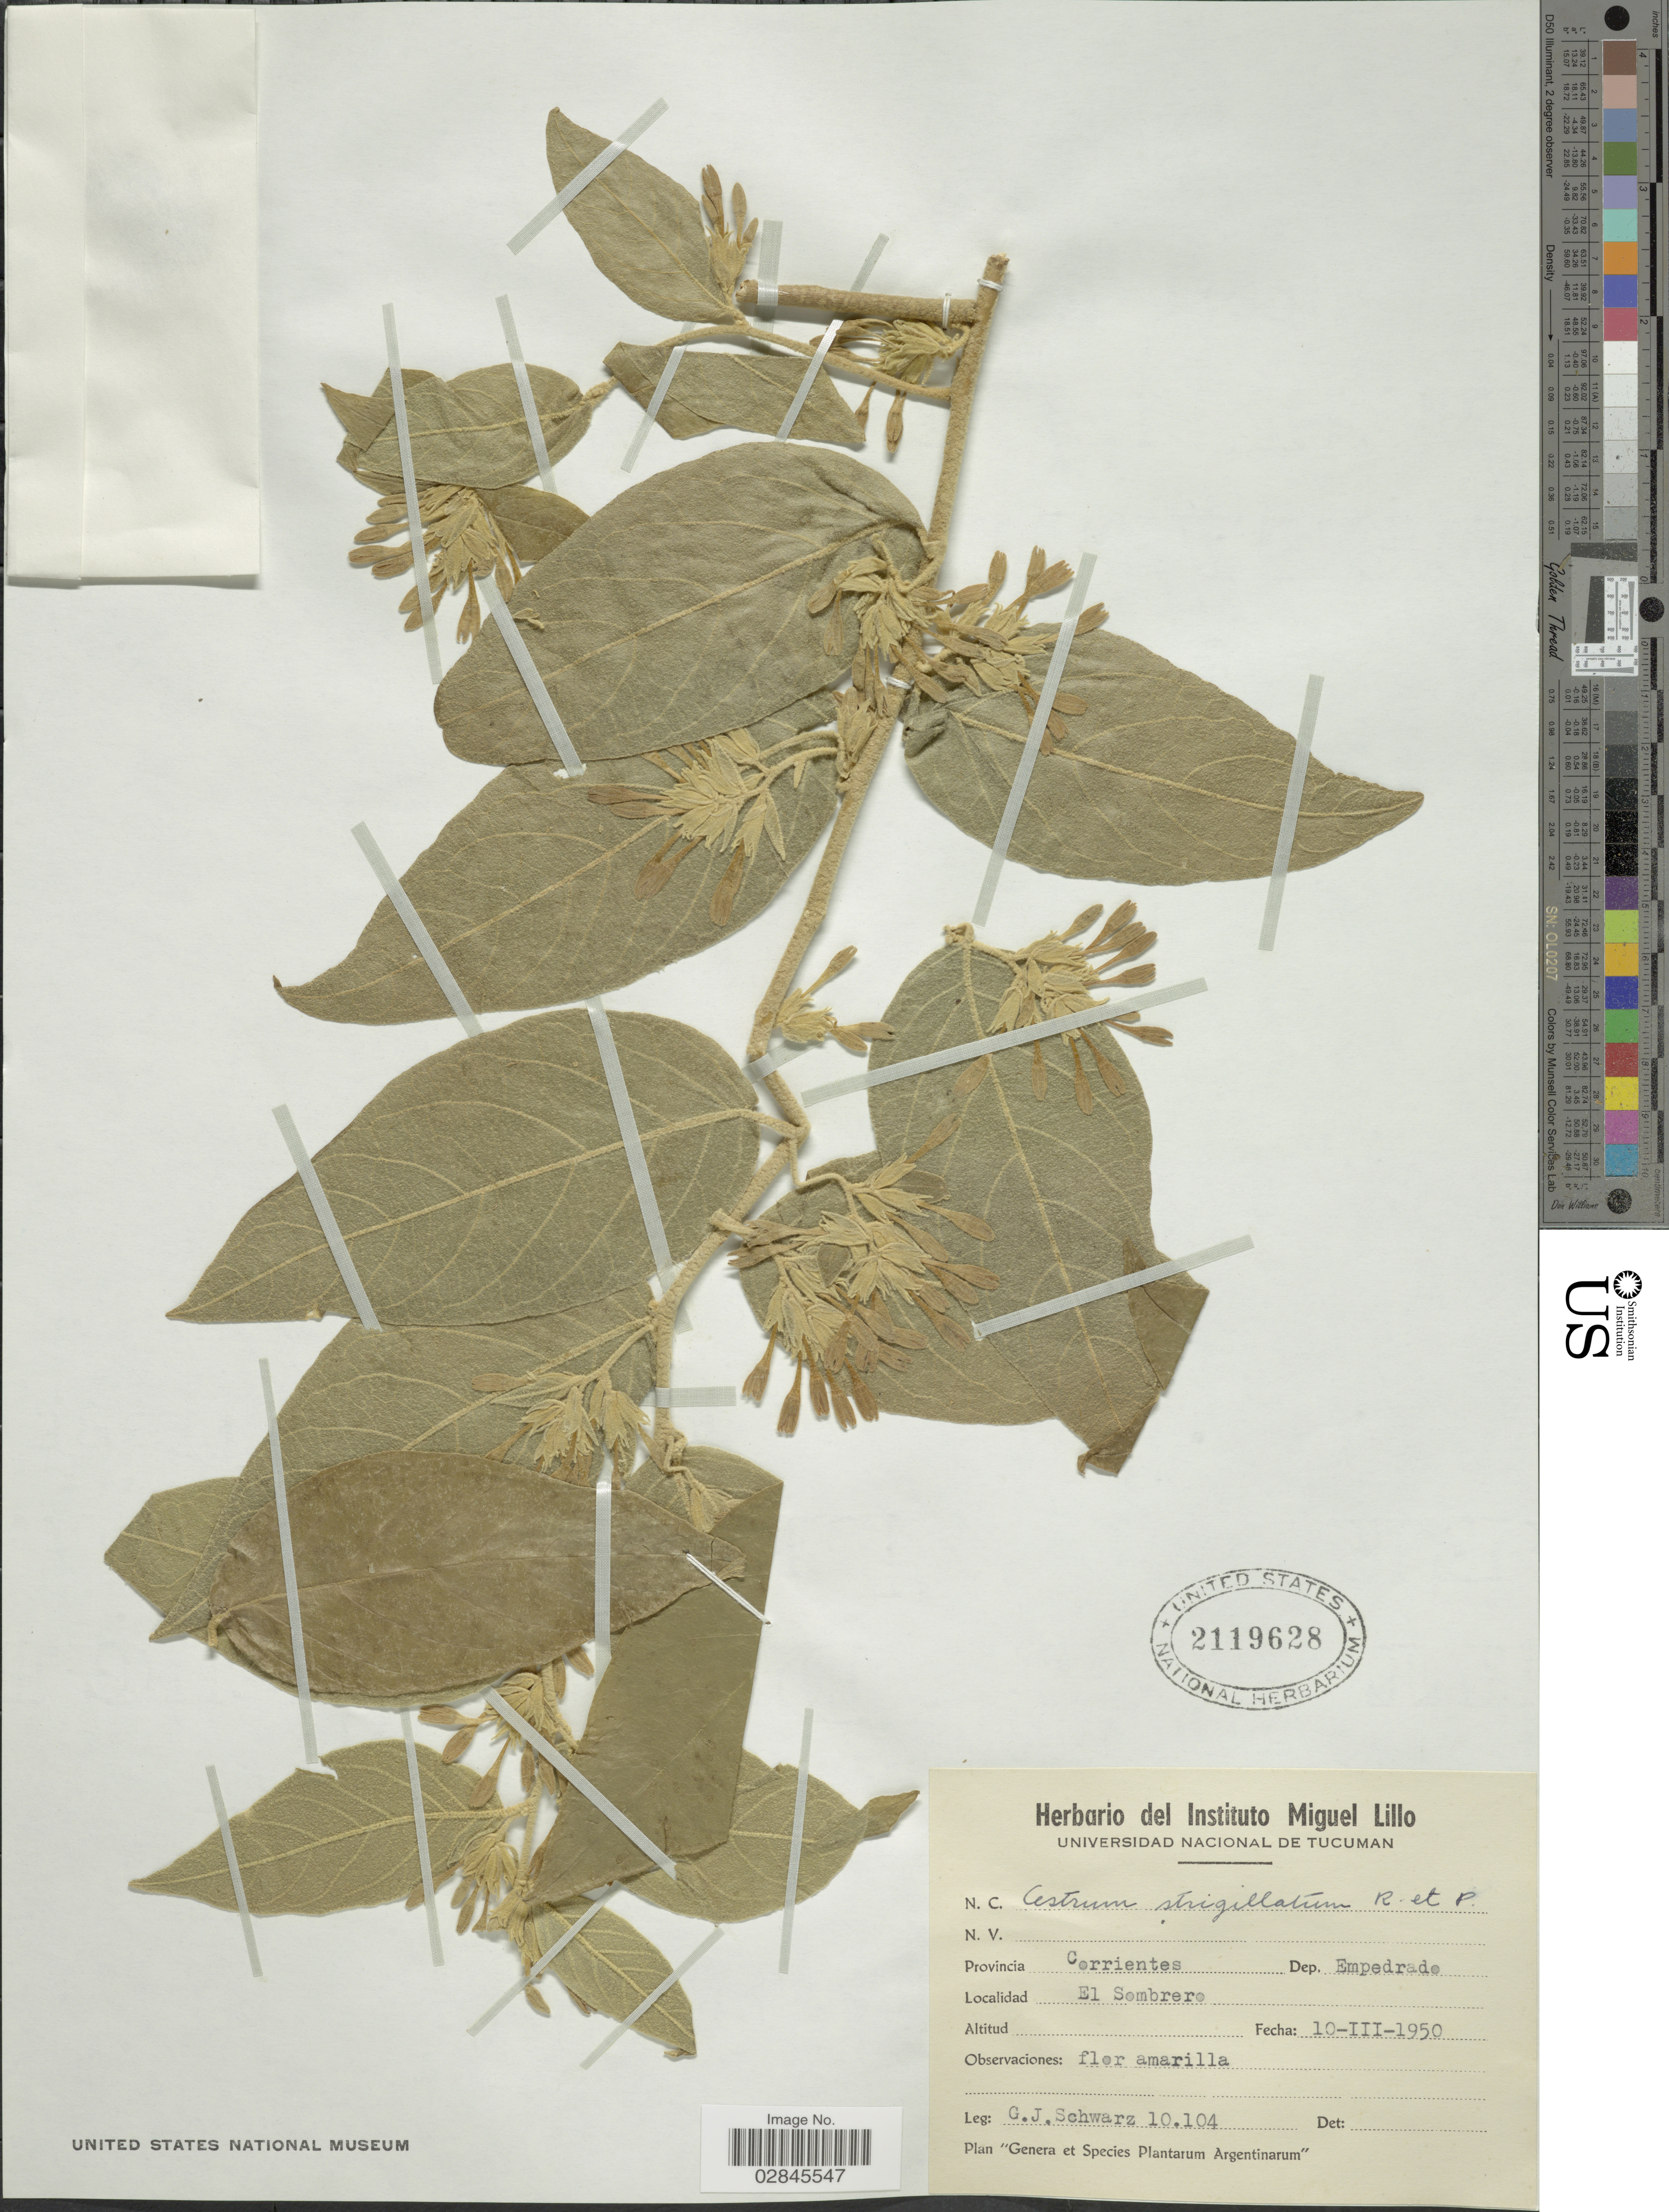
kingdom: Plantae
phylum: Tracheophyta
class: Magnoliopsida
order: Solanales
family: Solanaceae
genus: Cestrum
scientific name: Cestrum strigilatum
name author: Ruiz & Pav.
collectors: G. J. Schwarz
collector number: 10104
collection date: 1950-03-10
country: Argentina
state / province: Corrientes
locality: Dep. Empedrade. El Sombrero.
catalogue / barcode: US 2119628